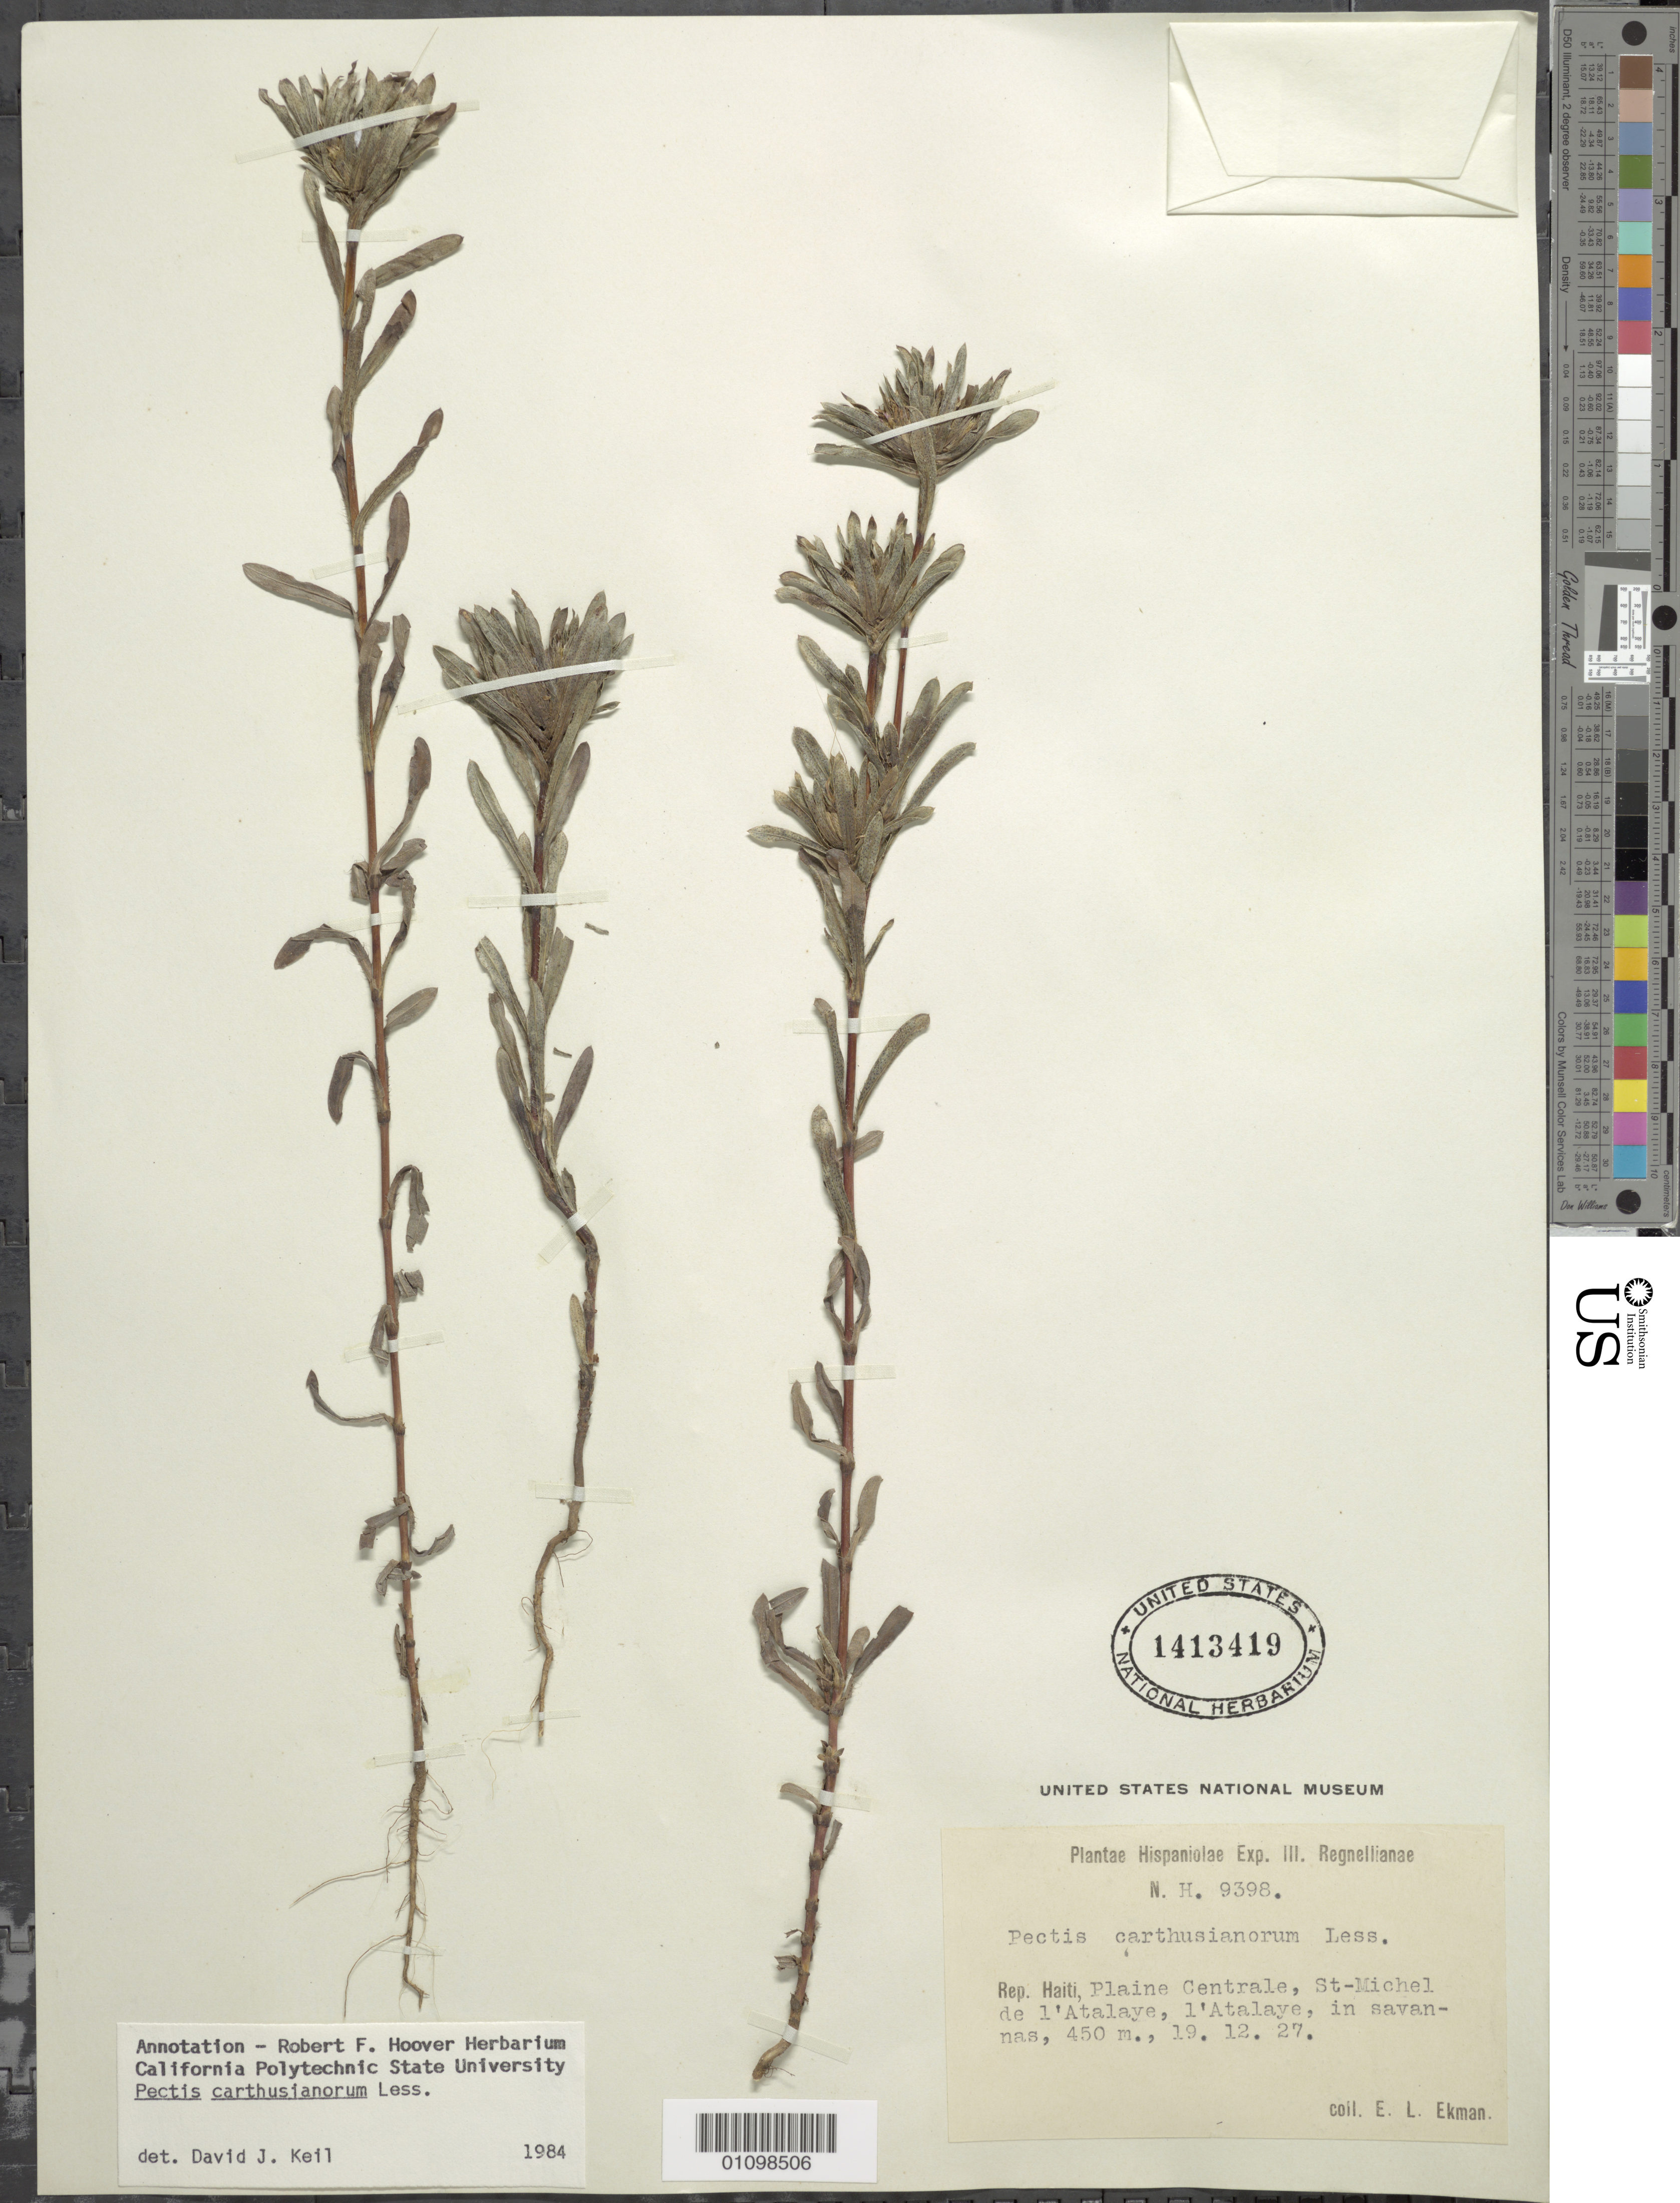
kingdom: Plantae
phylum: Tracheophyta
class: Magnoliopsida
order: Asterales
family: Asteraceae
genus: Pectis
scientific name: Pectis carthusianorum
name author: Less.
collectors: E. L. Ekman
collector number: H 9398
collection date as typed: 19 Dec 1927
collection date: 1927-12-19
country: Haiti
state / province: Artibonite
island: Hispaniola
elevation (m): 450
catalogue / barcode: US 1413419